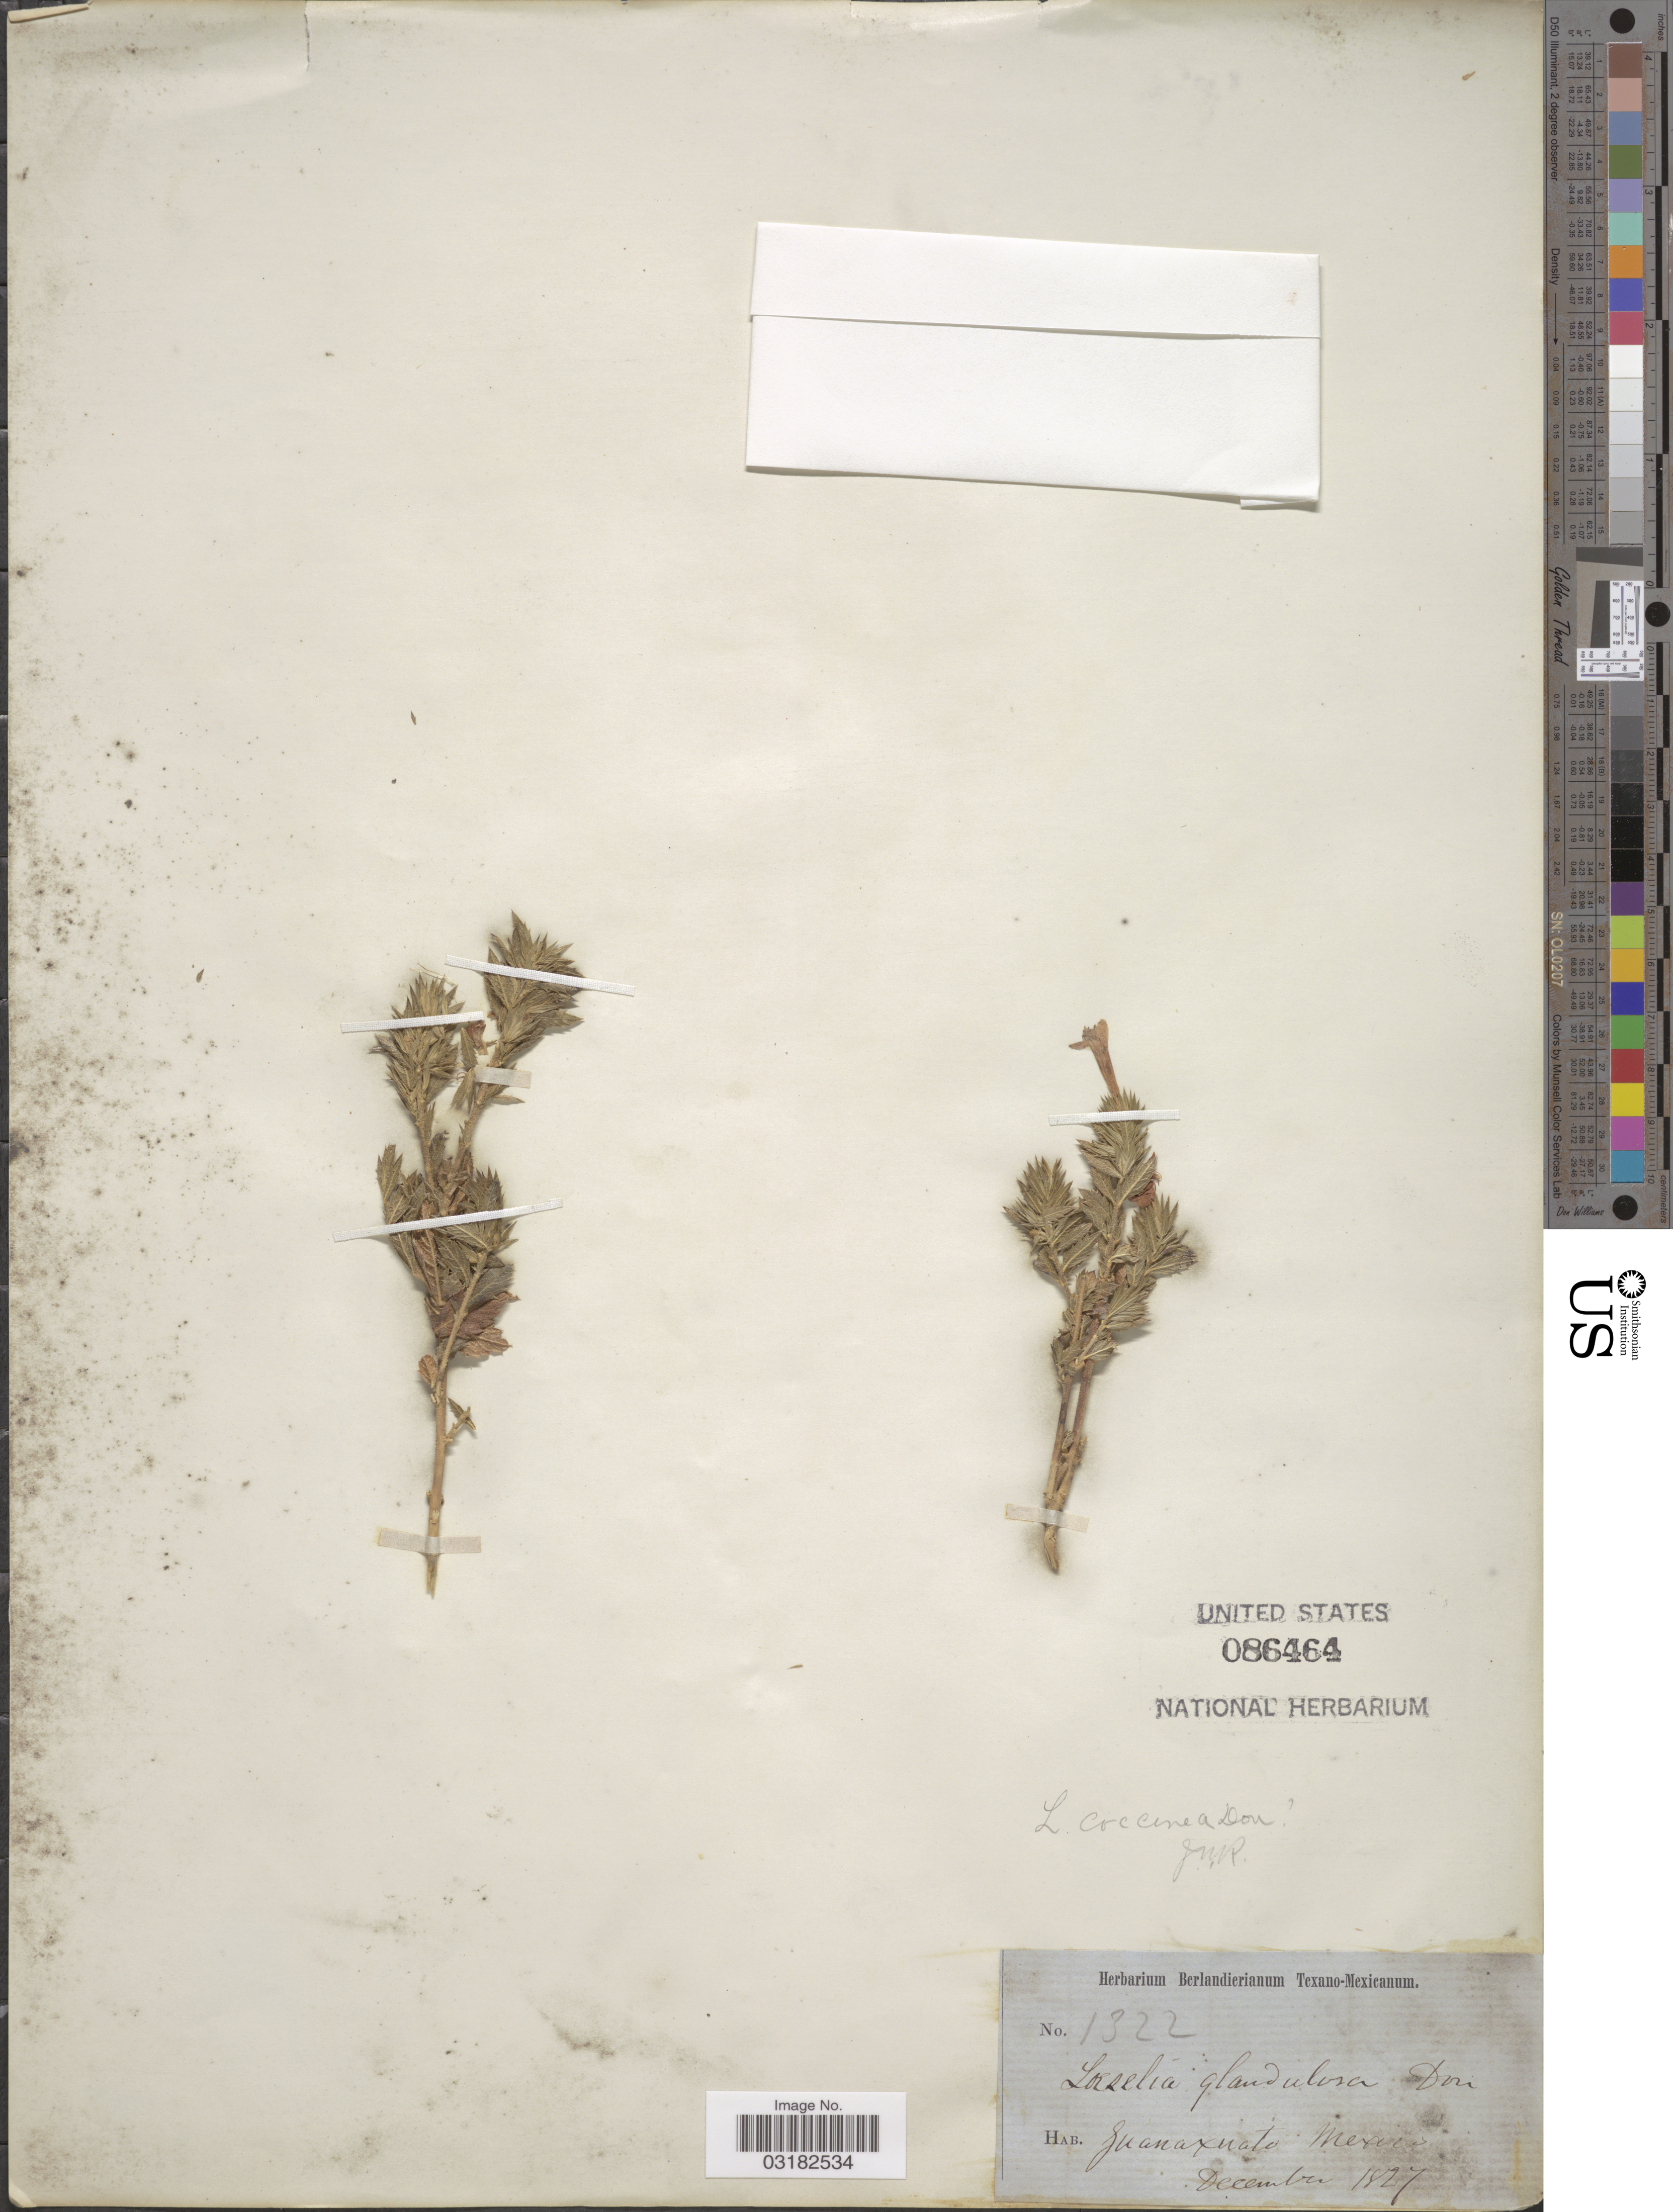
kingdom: Plantae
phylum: Tracheophyta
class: Magnoliopsida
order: Ericales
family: Polemoniaceae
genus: Loeselia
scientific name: Loeselia mexicana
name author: (Lam.) Brand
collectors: Ex herb. Berlandier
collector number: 1322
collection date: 1827-12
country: Mexico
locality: Guanaxuato.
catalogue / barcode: US 86464